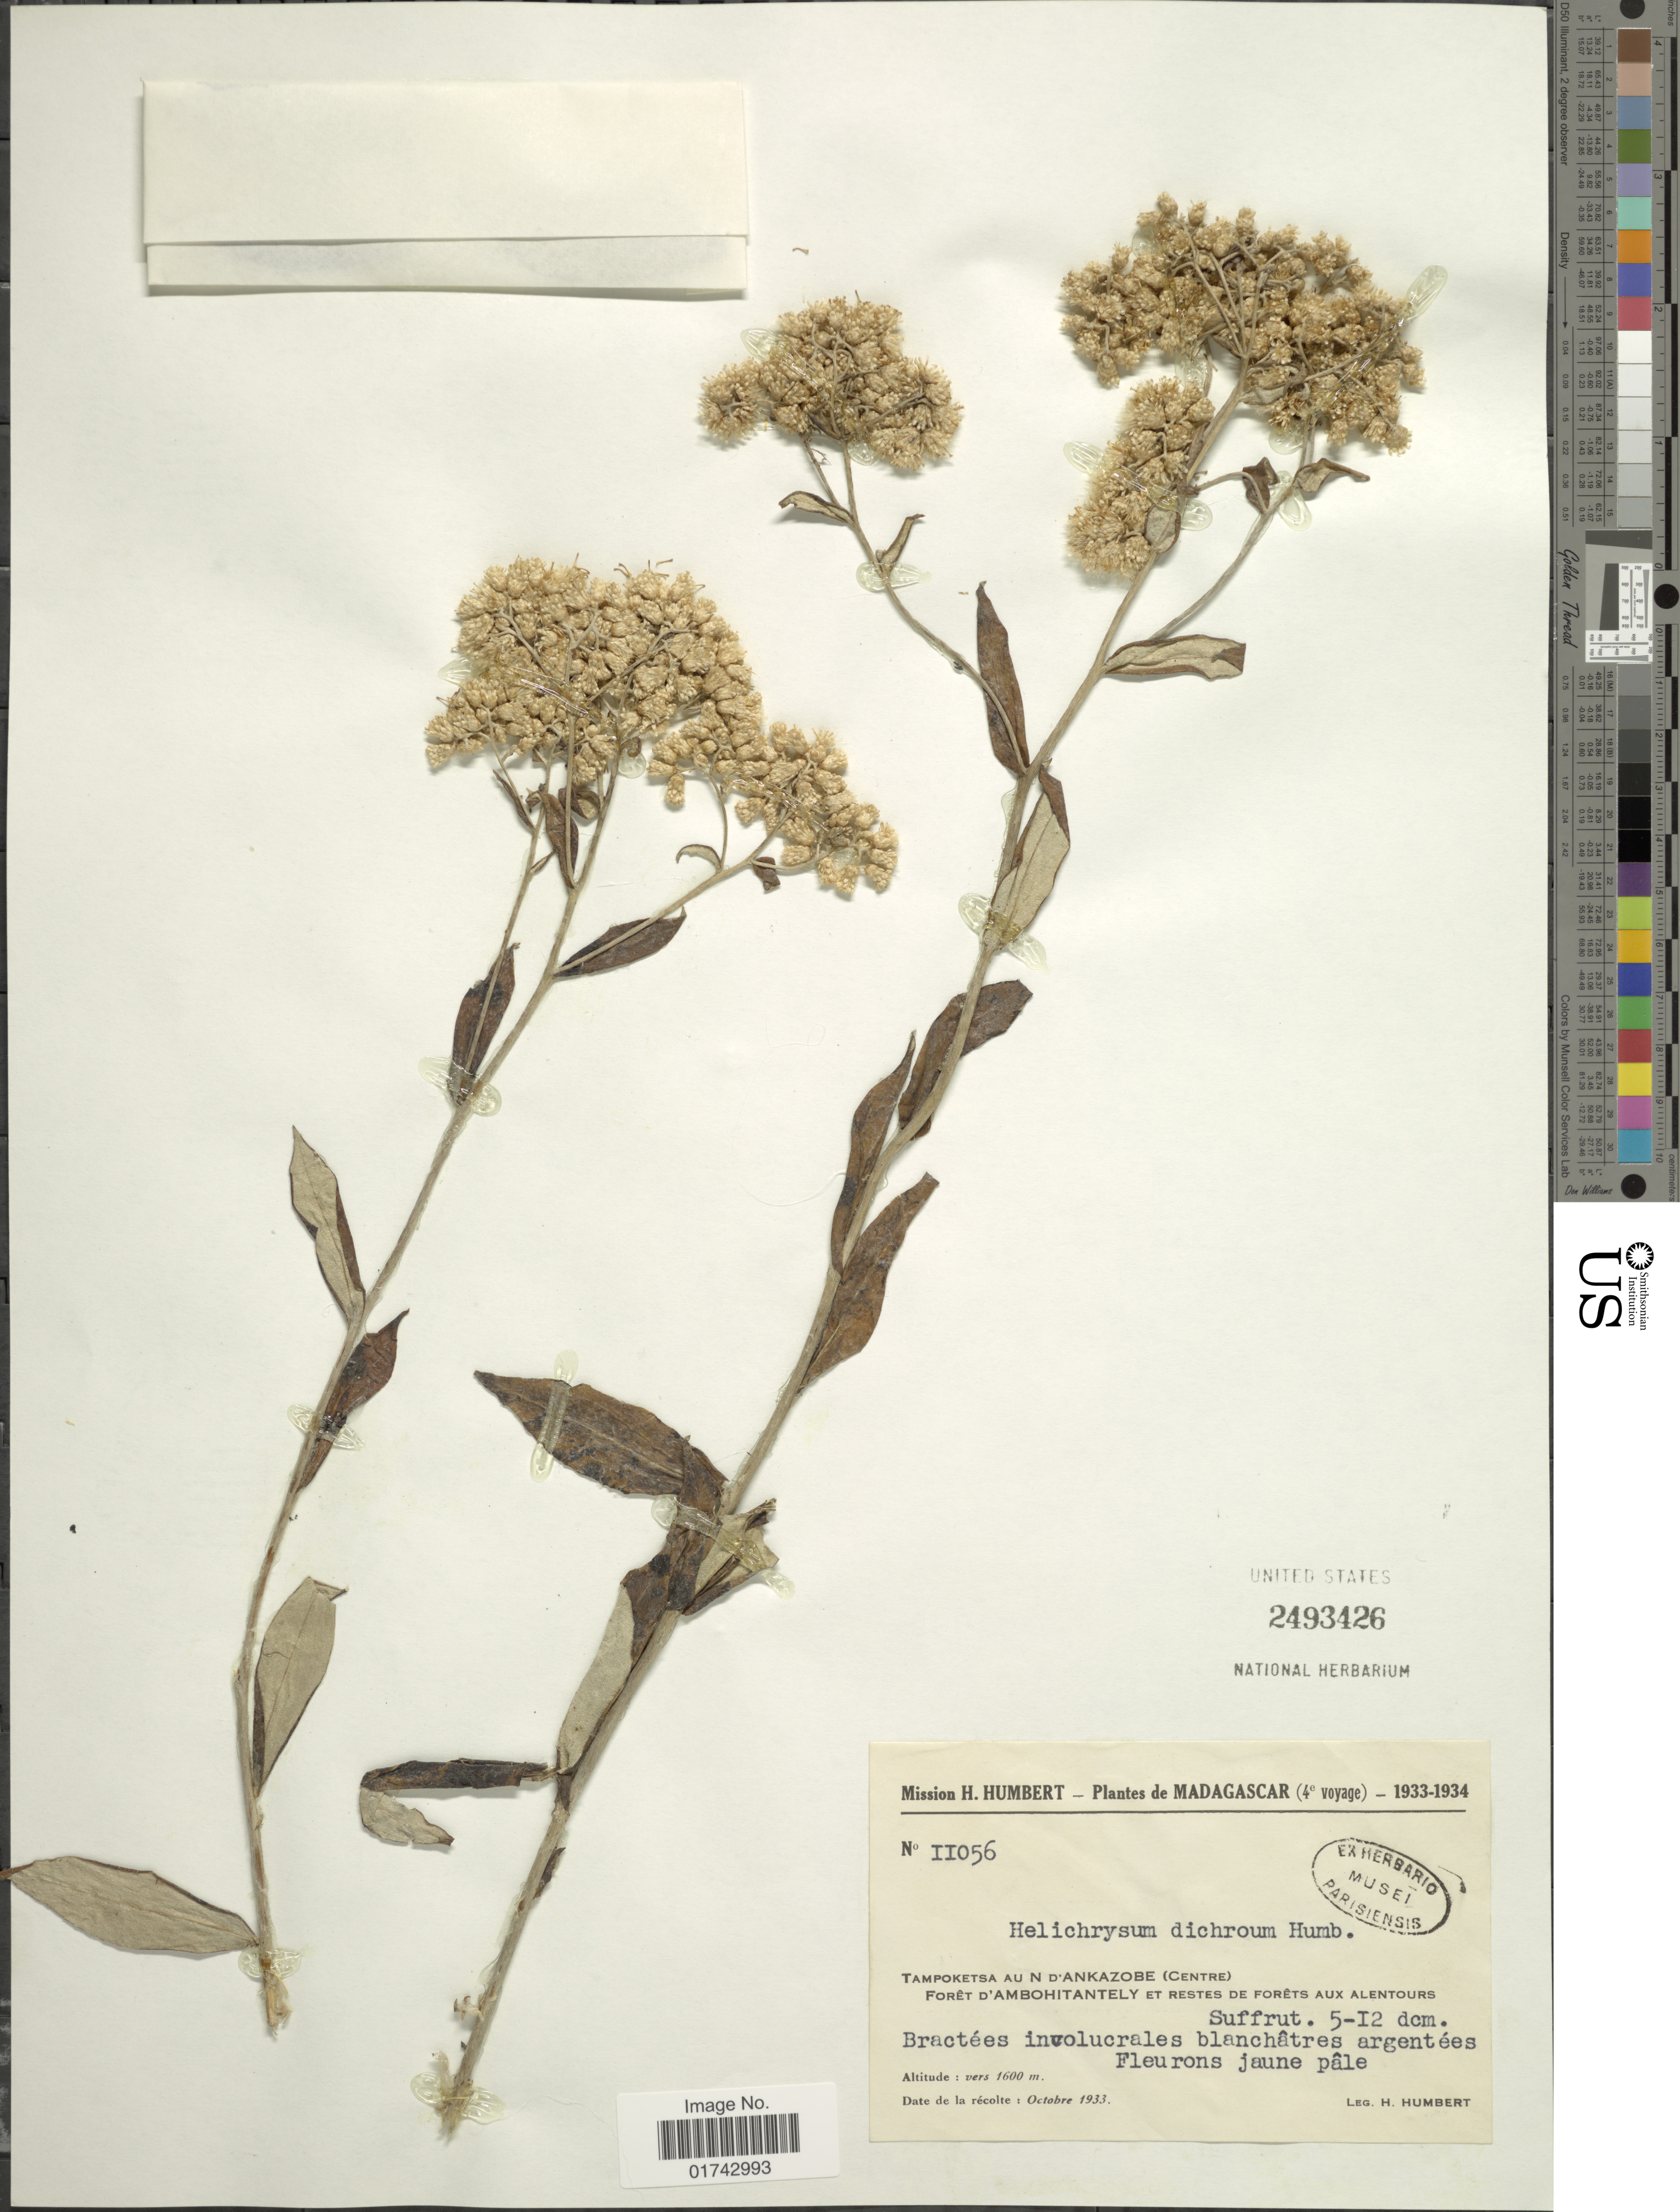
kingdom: Plantae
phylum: Tracheophyta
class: Magnoliopsida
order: Asterales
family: Asteraceae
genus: Helichrysum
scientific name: Helichrysum dichroum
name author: Humbert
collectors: H. Humbert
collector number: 11056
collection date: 1933-10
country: Madagascar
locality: Tampoketsa au N D' Ankazone (Centre), Foret D' Ambohitantely et restes de Forest aux Alentours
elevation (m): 1600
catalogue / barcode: US 2493426